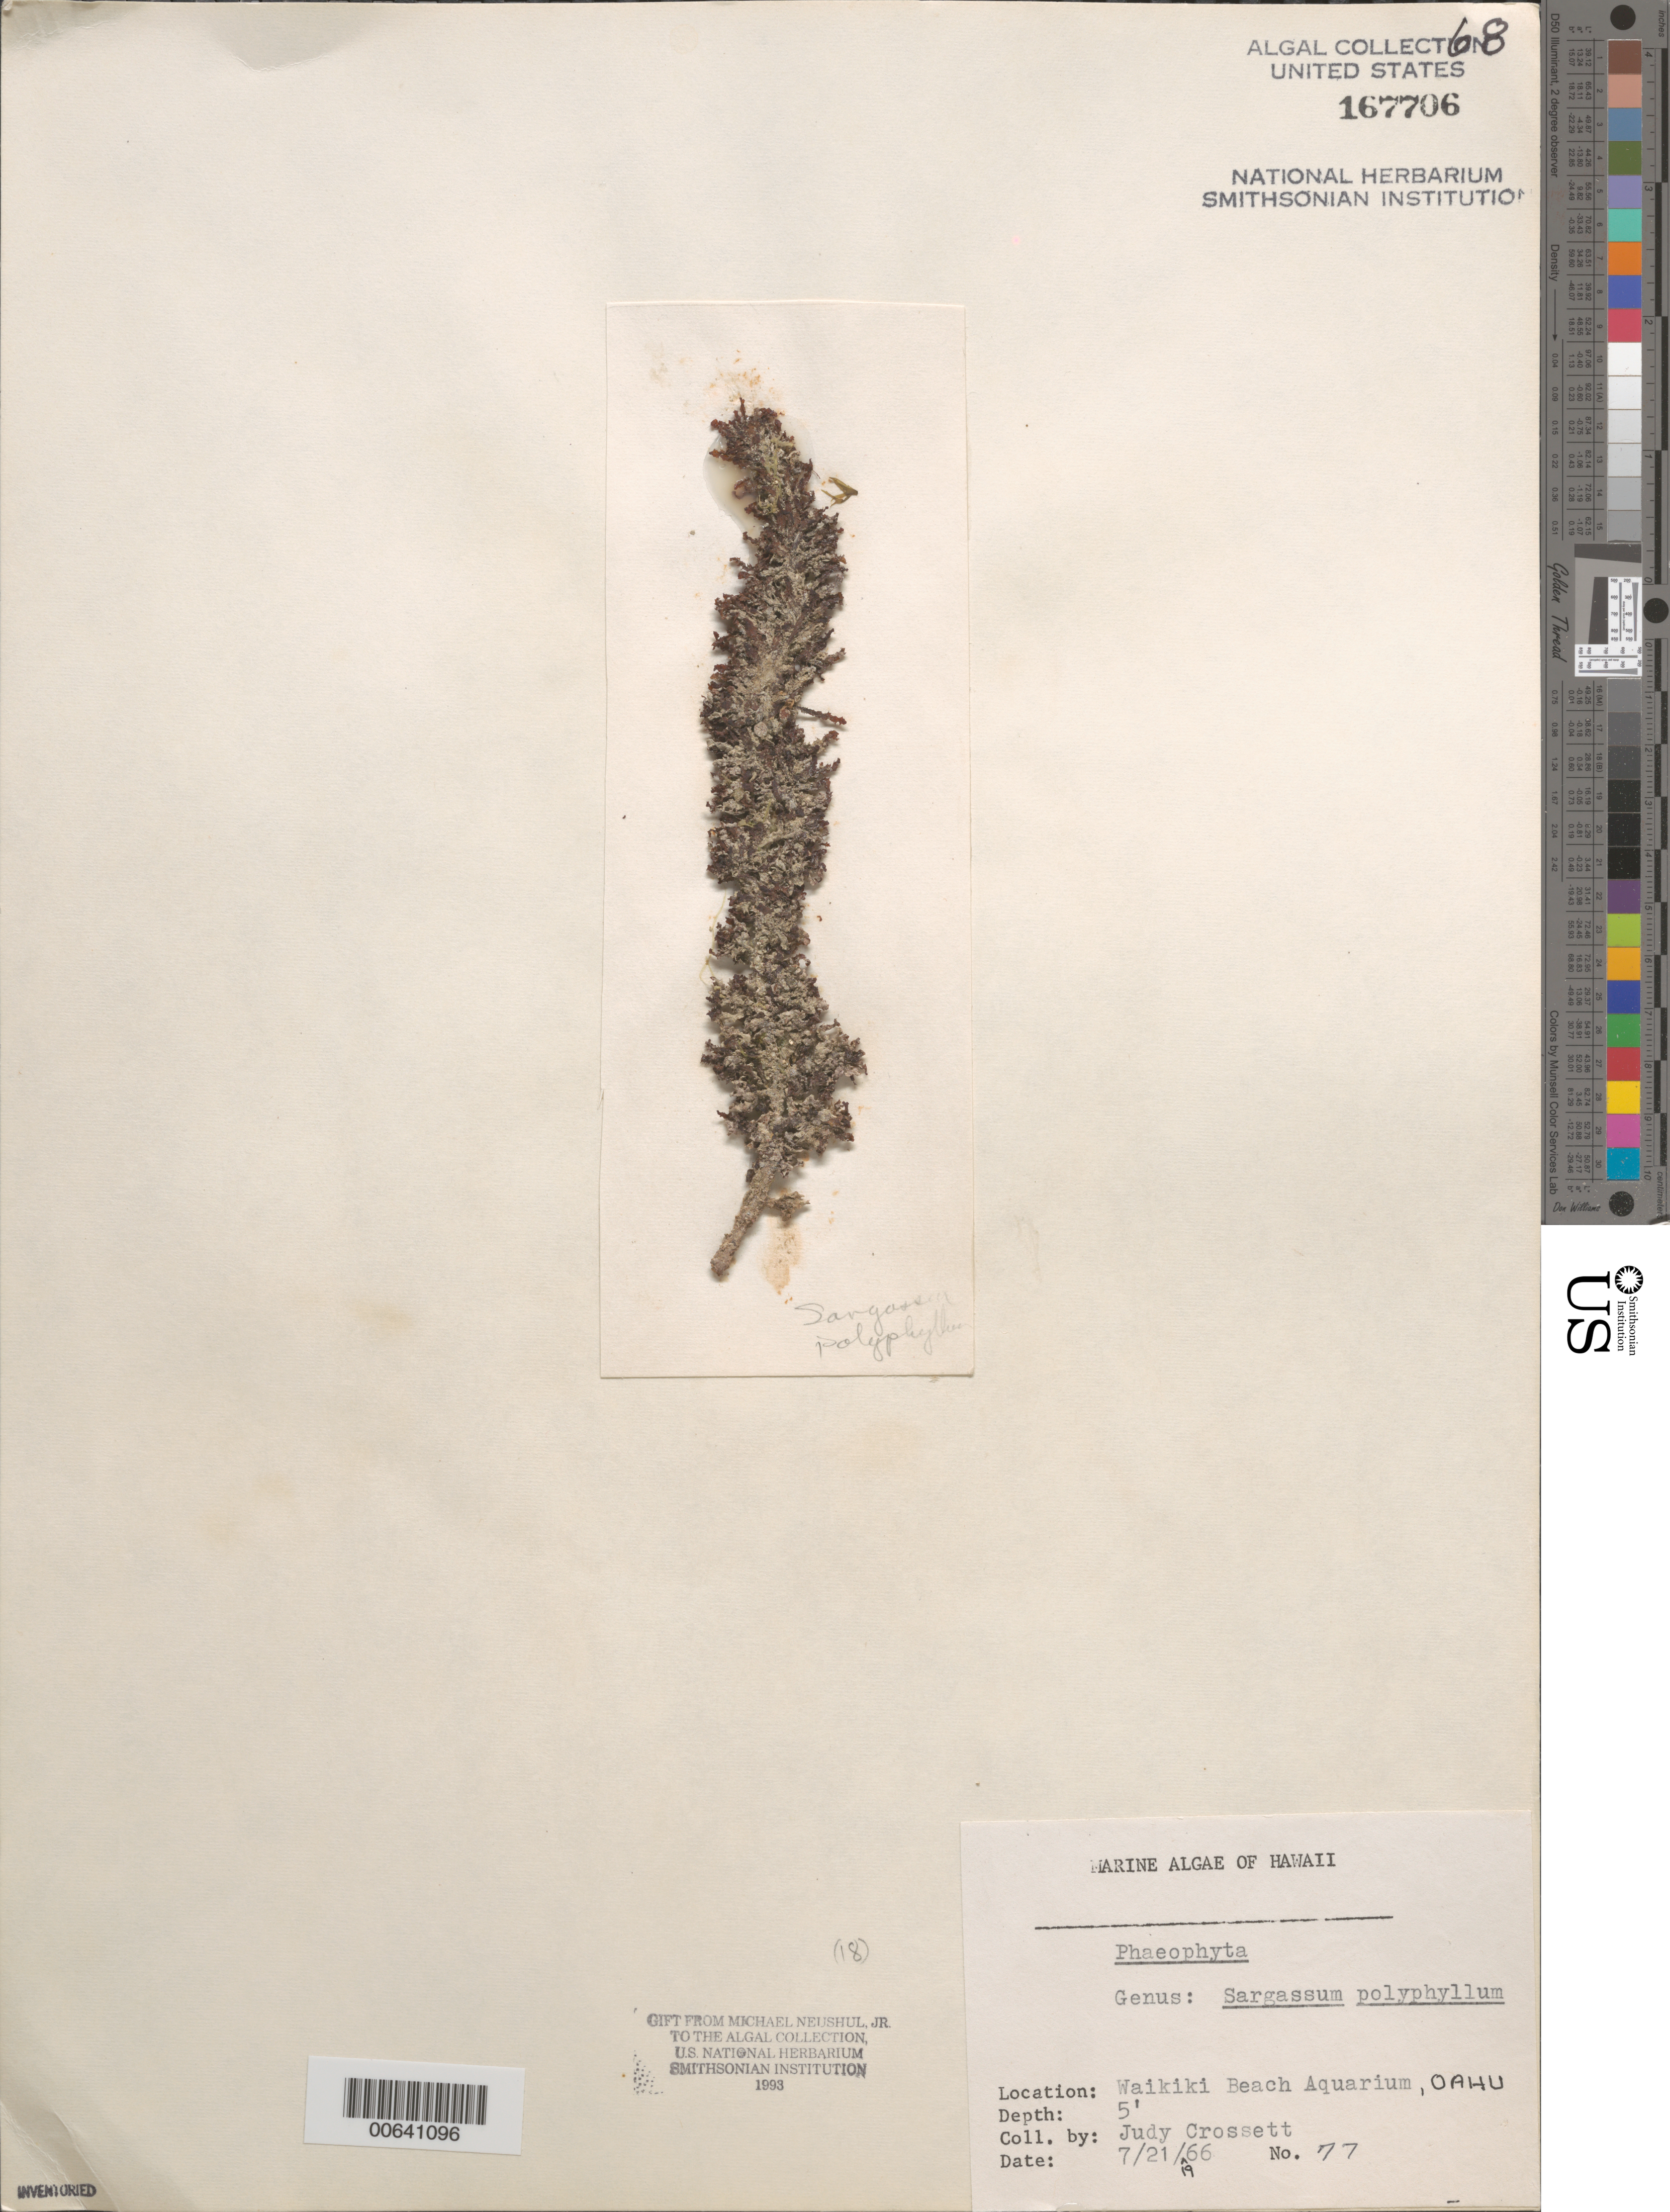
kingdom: Chromista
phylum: Ochrophyta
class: Phaeophyceae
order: Fucales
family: Sargassaceae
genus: Sargassum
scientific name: Sargassum polyphyllum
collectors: J. Crossett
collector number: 77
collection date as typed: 21 Jul 1966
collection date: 1966-07-21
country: United States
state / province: Hawaii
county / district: Honolulu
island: Oahu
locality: Waikiki Beach Aquarium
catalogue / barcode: US 167706